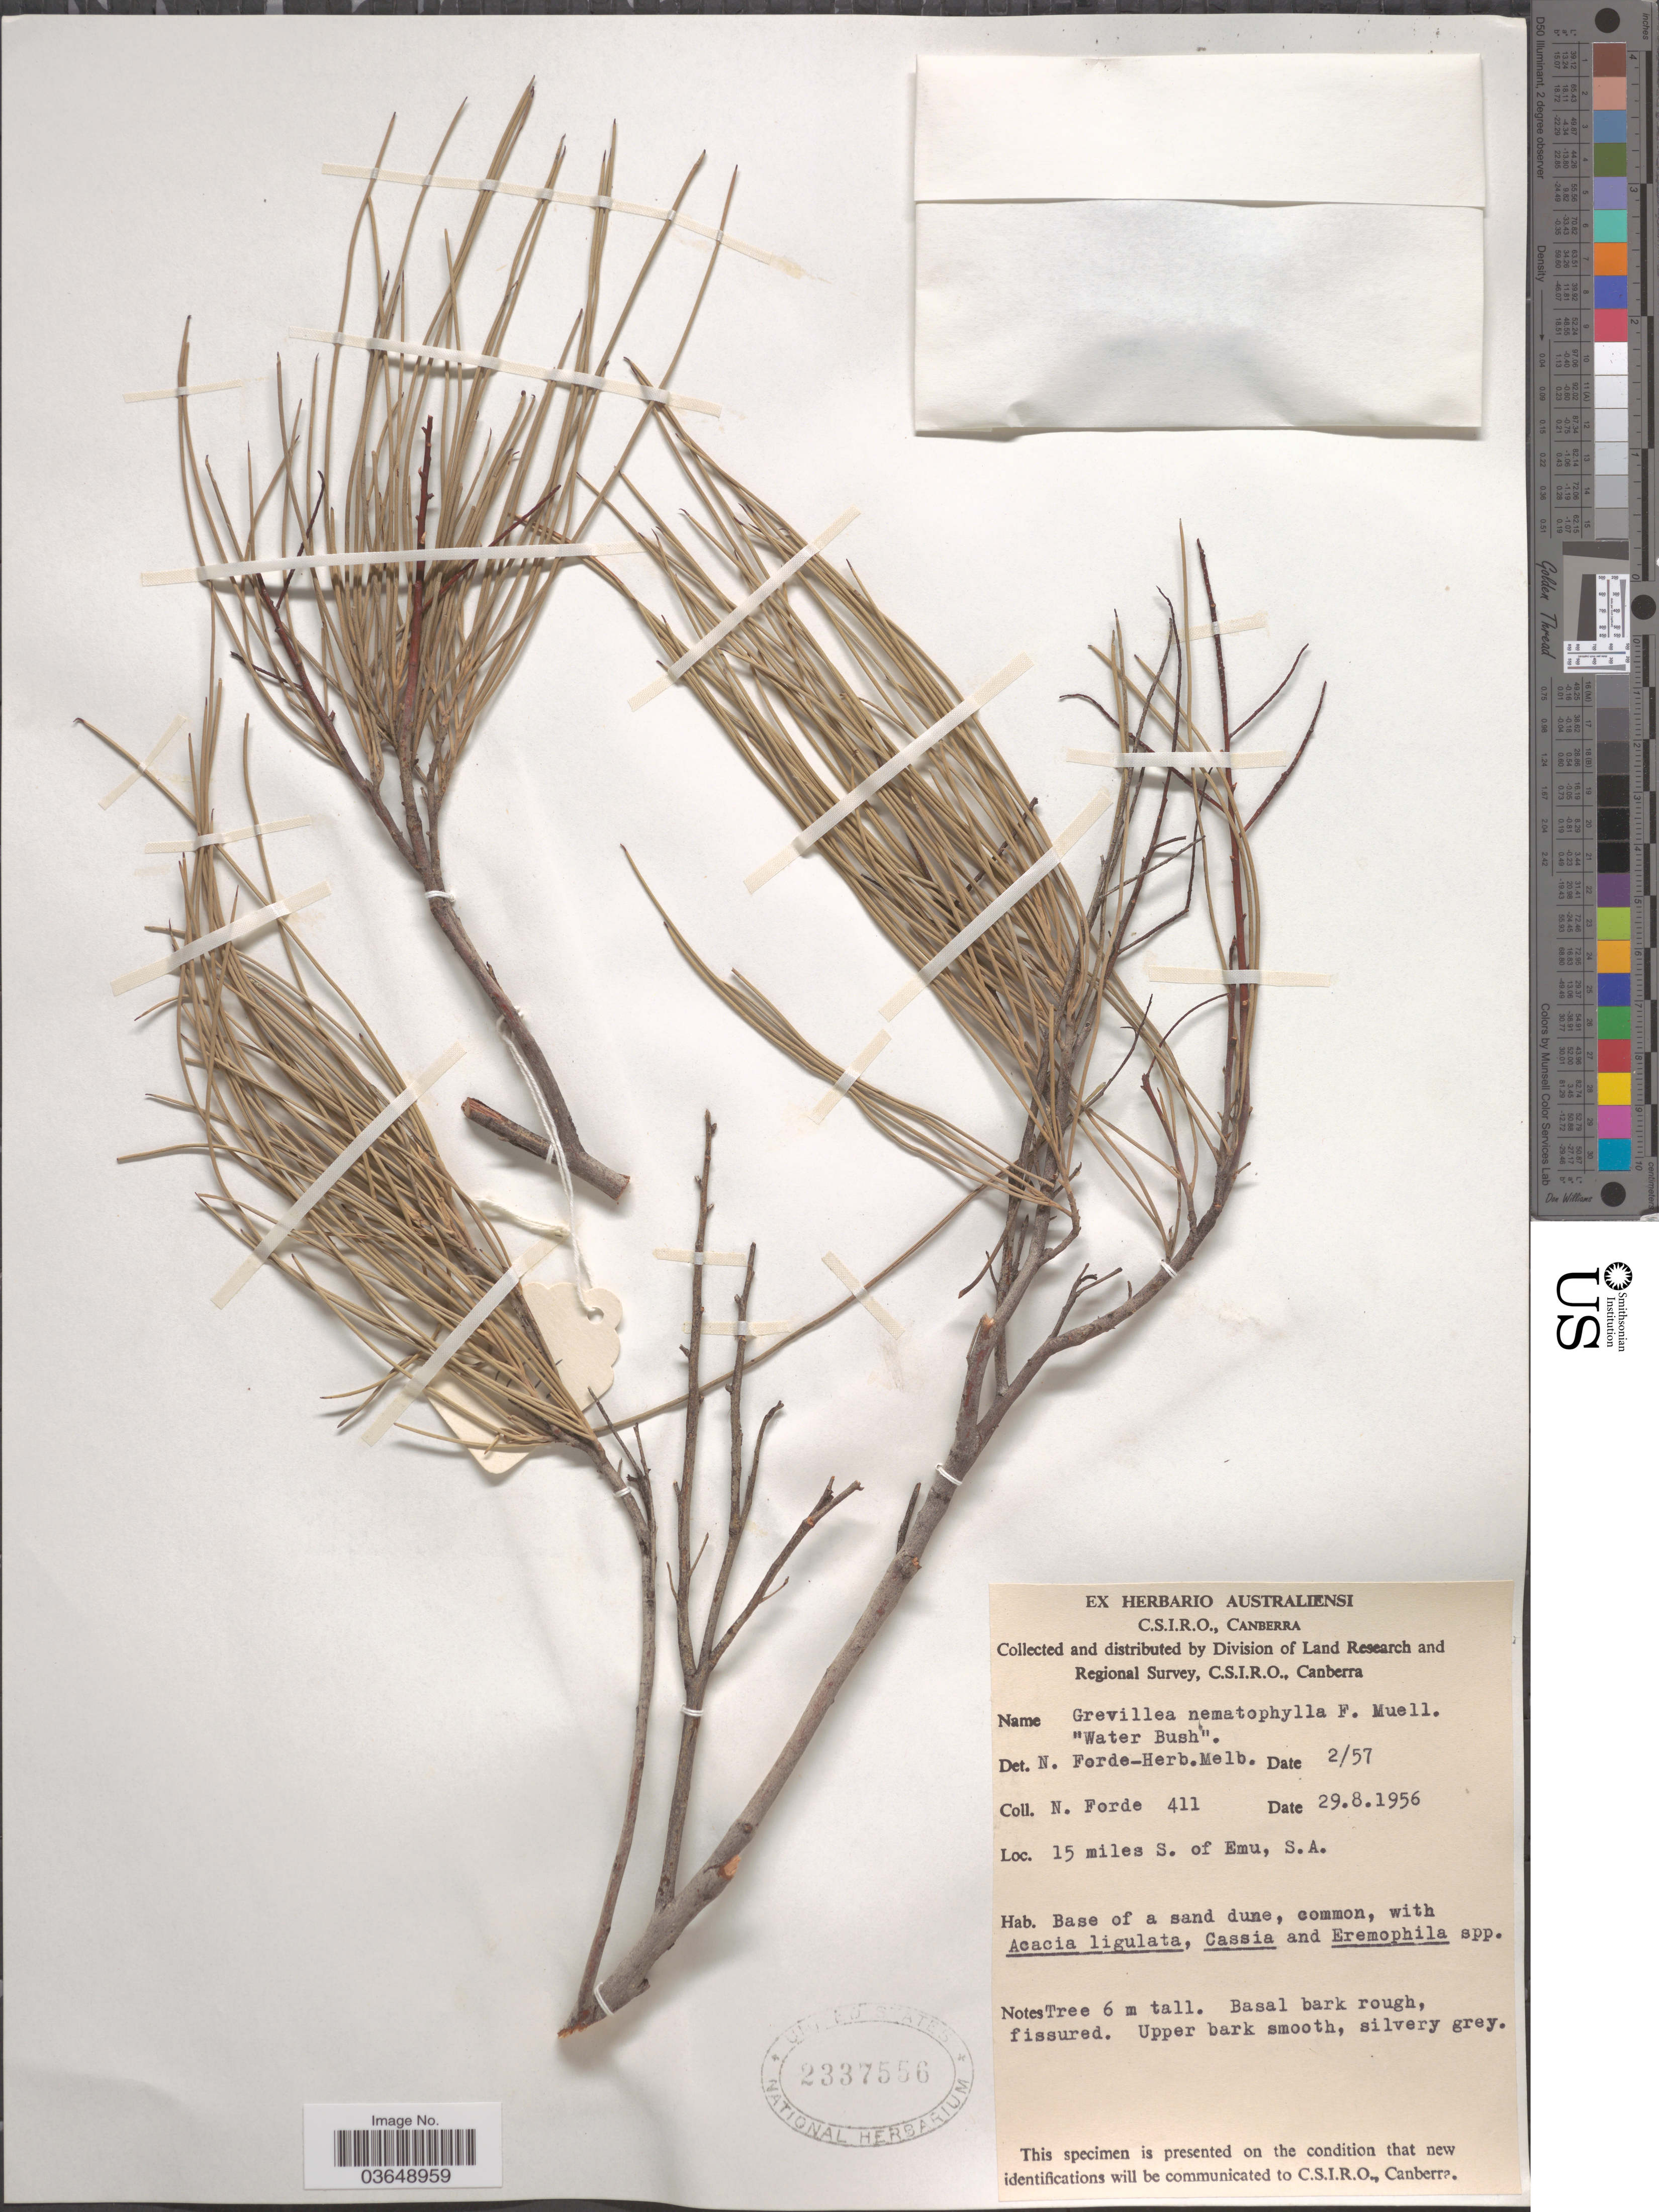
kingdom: Plantae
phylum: Tracheophyta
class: Magnoliopsida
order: Proteales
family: Proteaceae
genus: Grevillea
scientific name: Grevillea ceratophylla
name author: R. Br.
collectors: N. Forde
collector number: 411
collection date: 1956-08-29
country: Australia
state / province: South Australia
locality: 15 miles S. of Emu, S.A.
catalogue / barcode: US 2337556